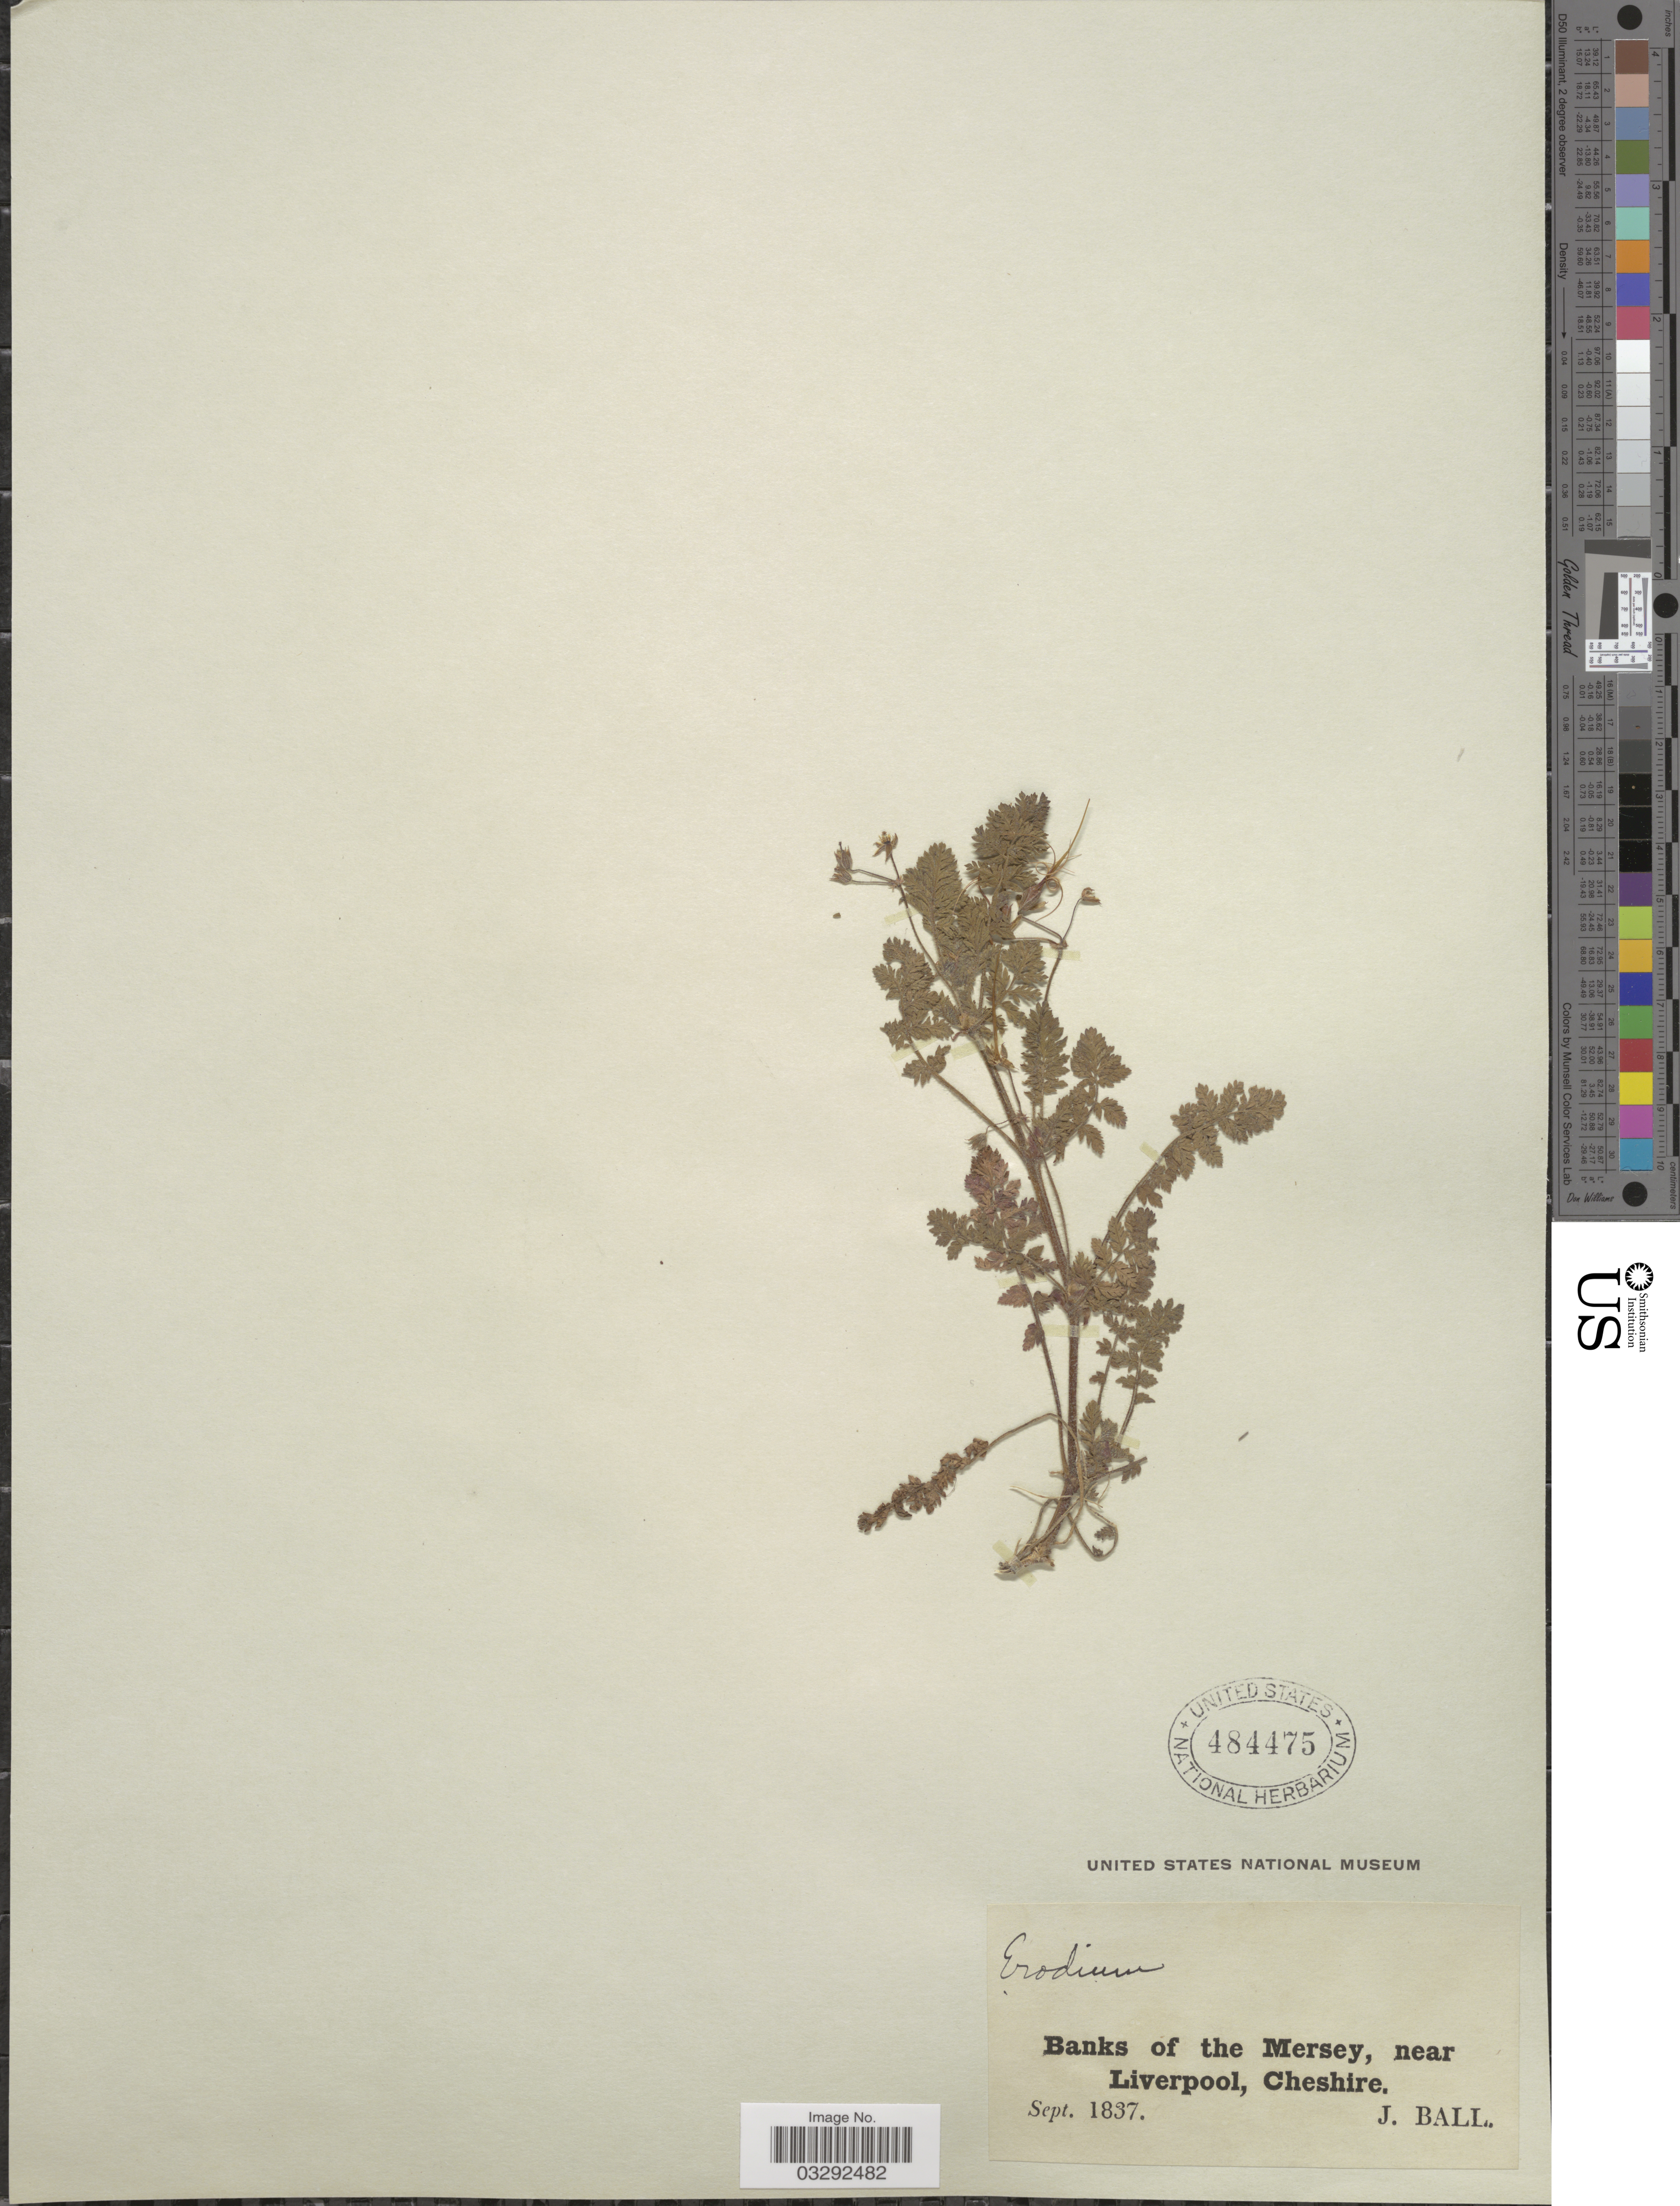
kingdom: Plantae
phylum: Tracheophyta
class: Magnoliopsida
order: Geraniales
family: Geraniaceae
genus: Erodium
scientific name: Erodium sp.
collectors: J. Ball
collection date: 1837-09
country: United Kingdom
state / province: England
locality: Banks of the Mersey, near Liverpool, Cheshire.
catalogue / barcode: US 484475